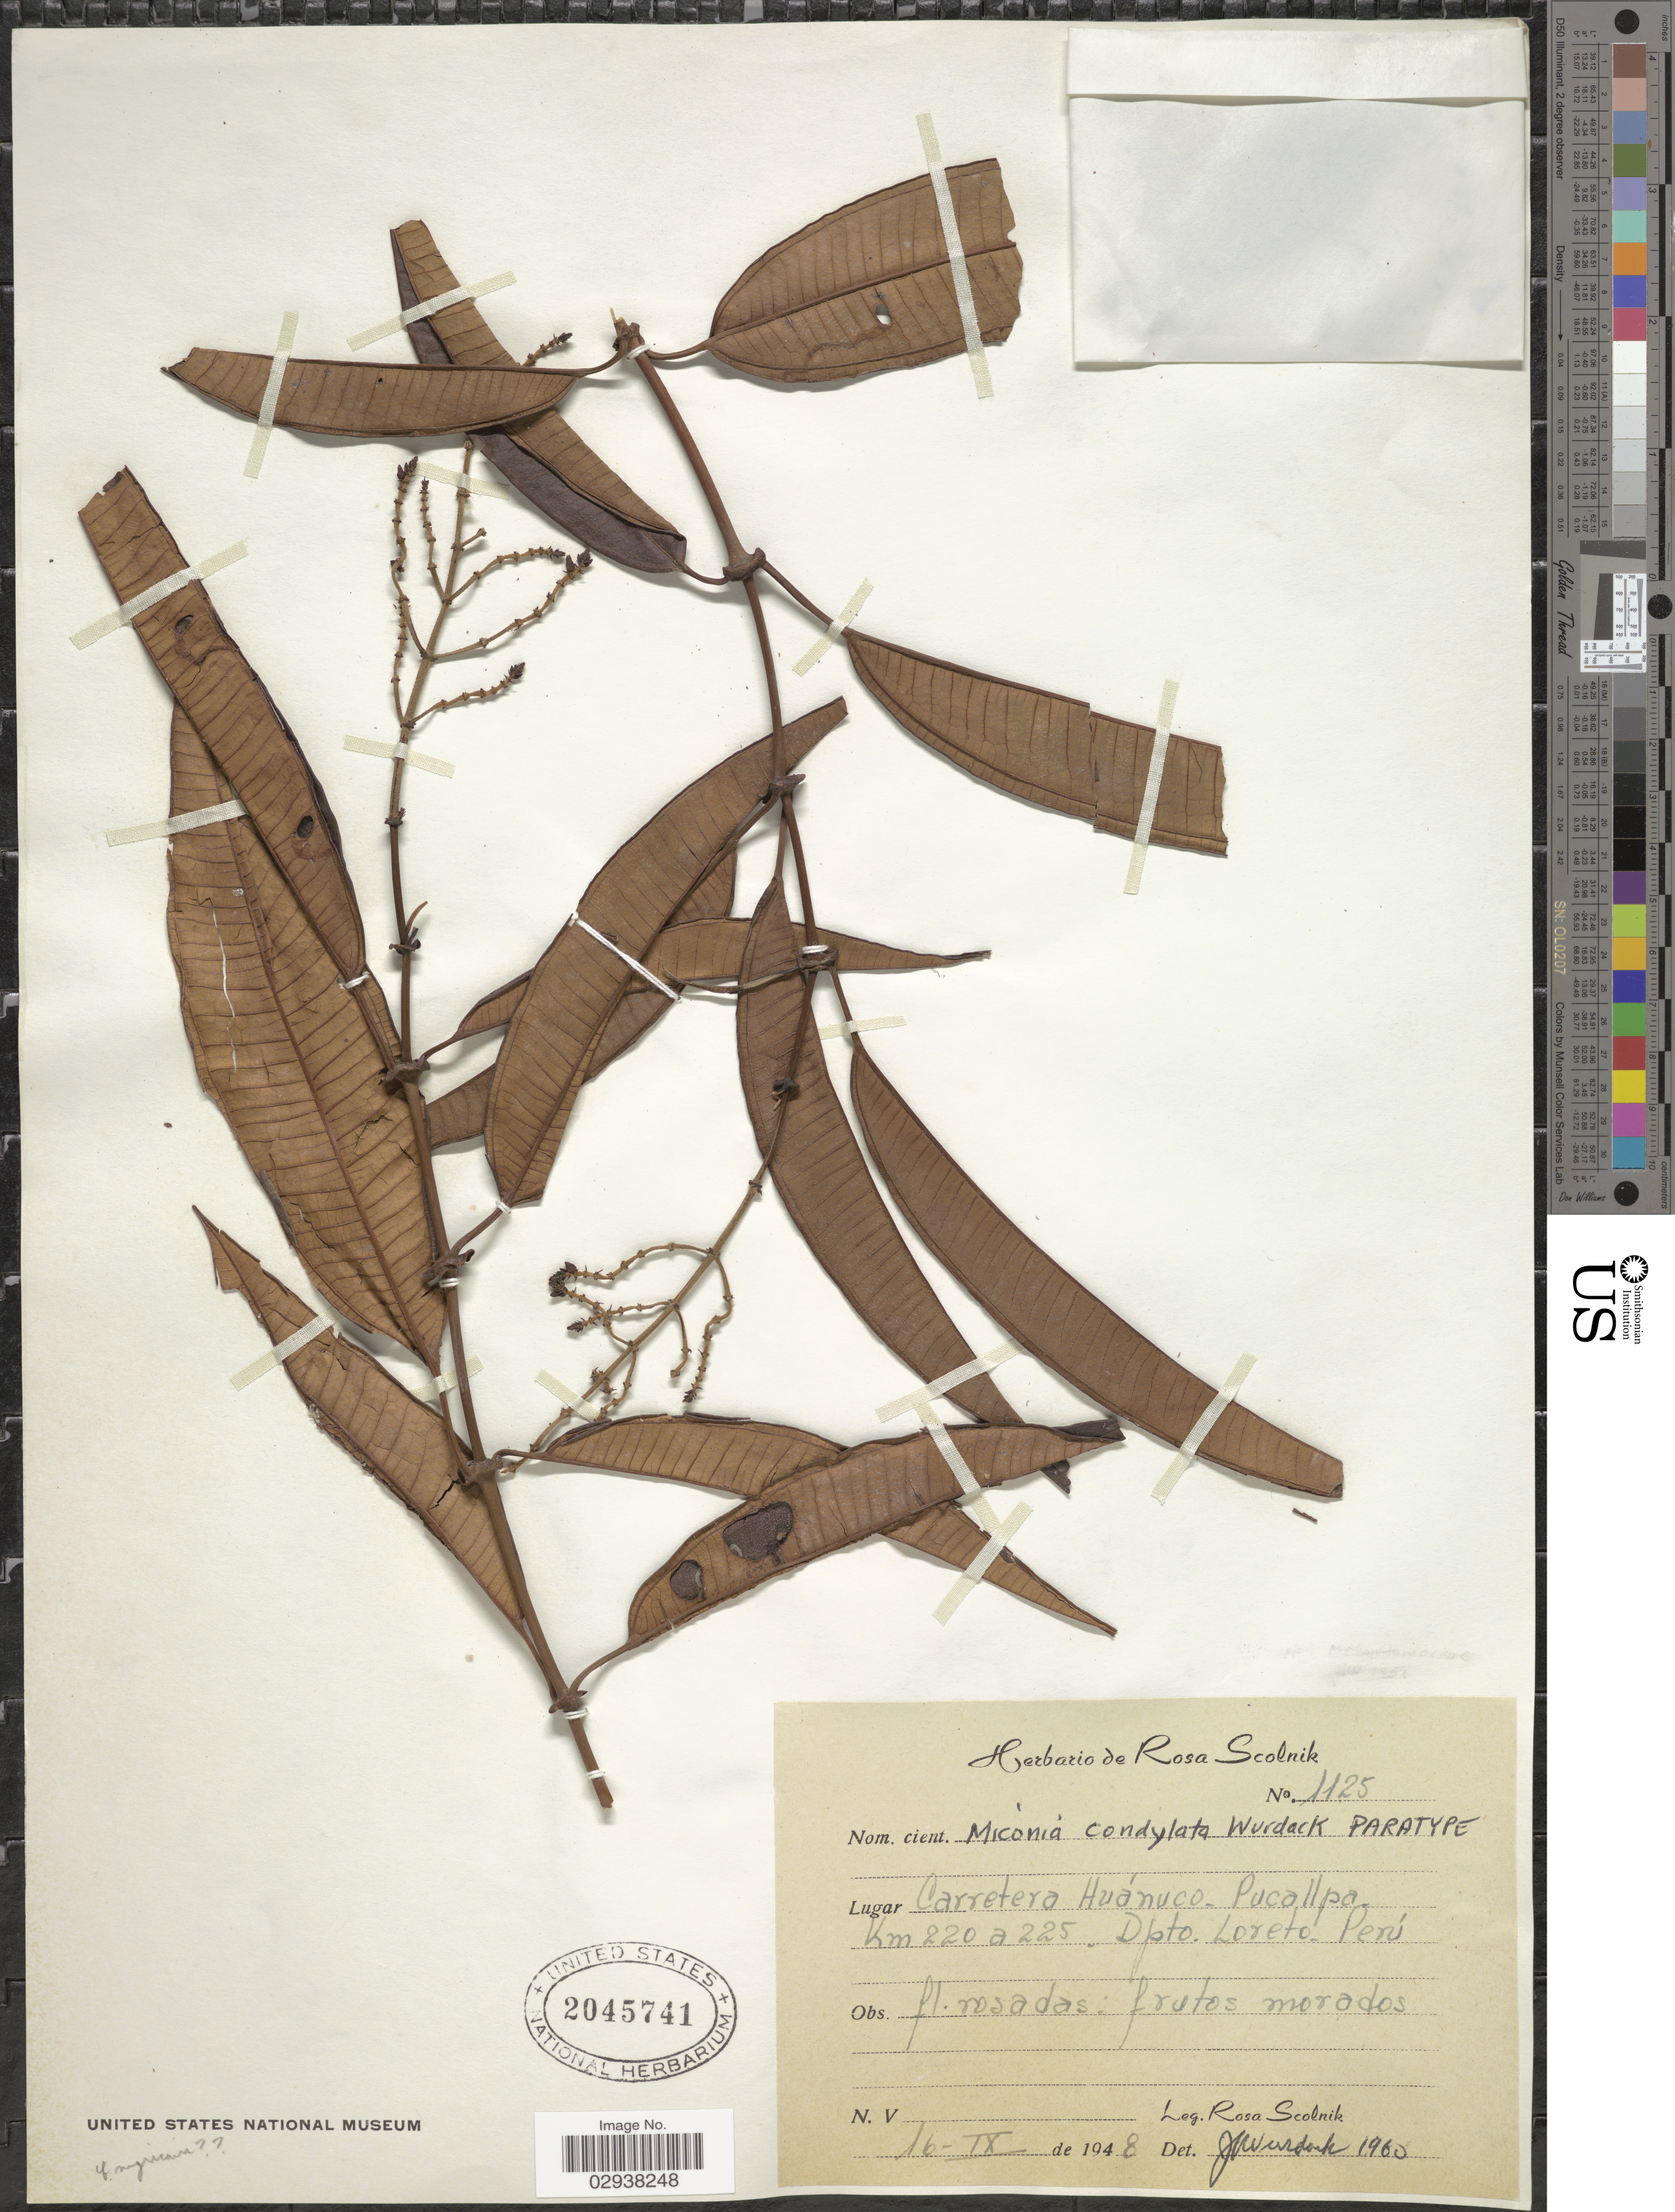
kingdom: Plantae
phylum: Tracheophyta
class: Magnoliopsida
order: Myrtales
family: Melastomataceae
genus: Miconia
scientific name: Miconia condylata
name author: Wurdack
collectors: R. Scolnik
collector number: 1125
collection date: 1948-09-16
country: Peru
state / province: Loreto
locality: Carretera Huánuco-Pucallpa. Km 220 a 225. Dpto. Loreto.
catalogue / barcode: US 2045741